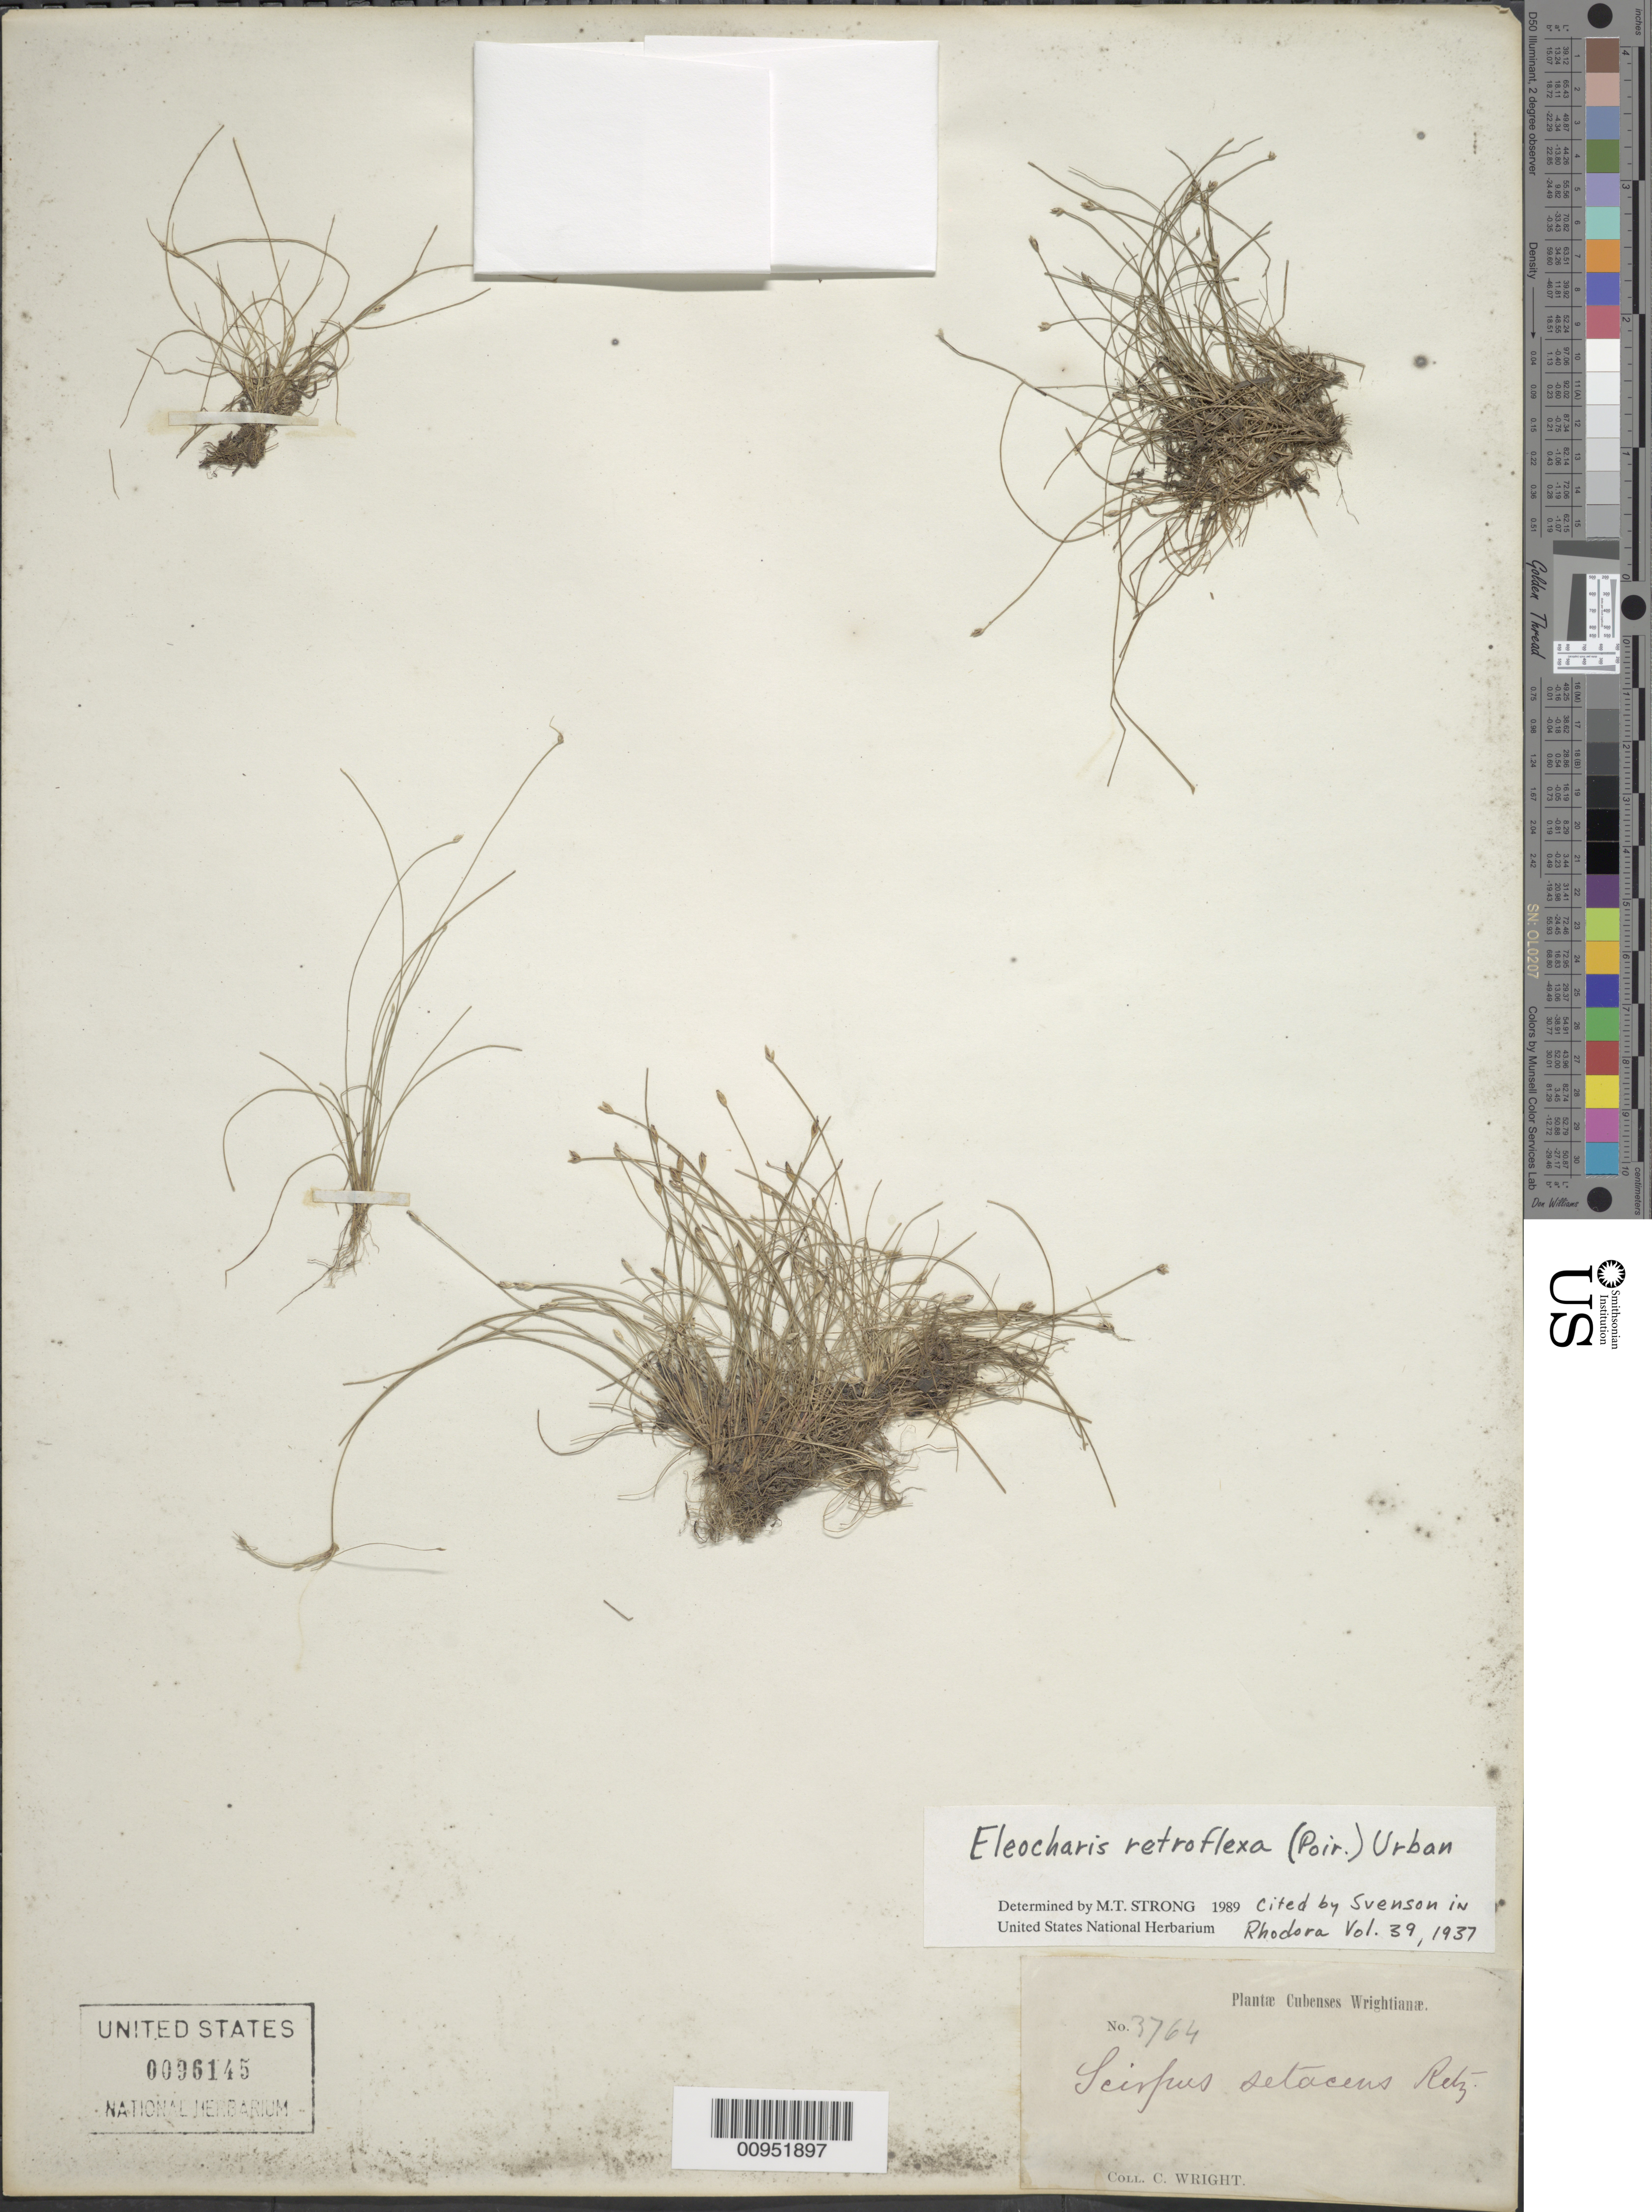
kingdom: Plantae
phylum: Tracheophyta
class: Liliopsida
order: Poales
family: Cyperaceae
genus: Eleocharis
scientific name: Eleocharis retroflexa subsp. retroflexa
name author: (Poir.) Urb.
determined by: Strong, M. T., (US), Smithsonian Institution - National Museum of Natural History (UNITED STATES)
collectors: C. Wright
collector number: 3764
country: Cuba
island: Cuba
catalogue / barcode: US 96145